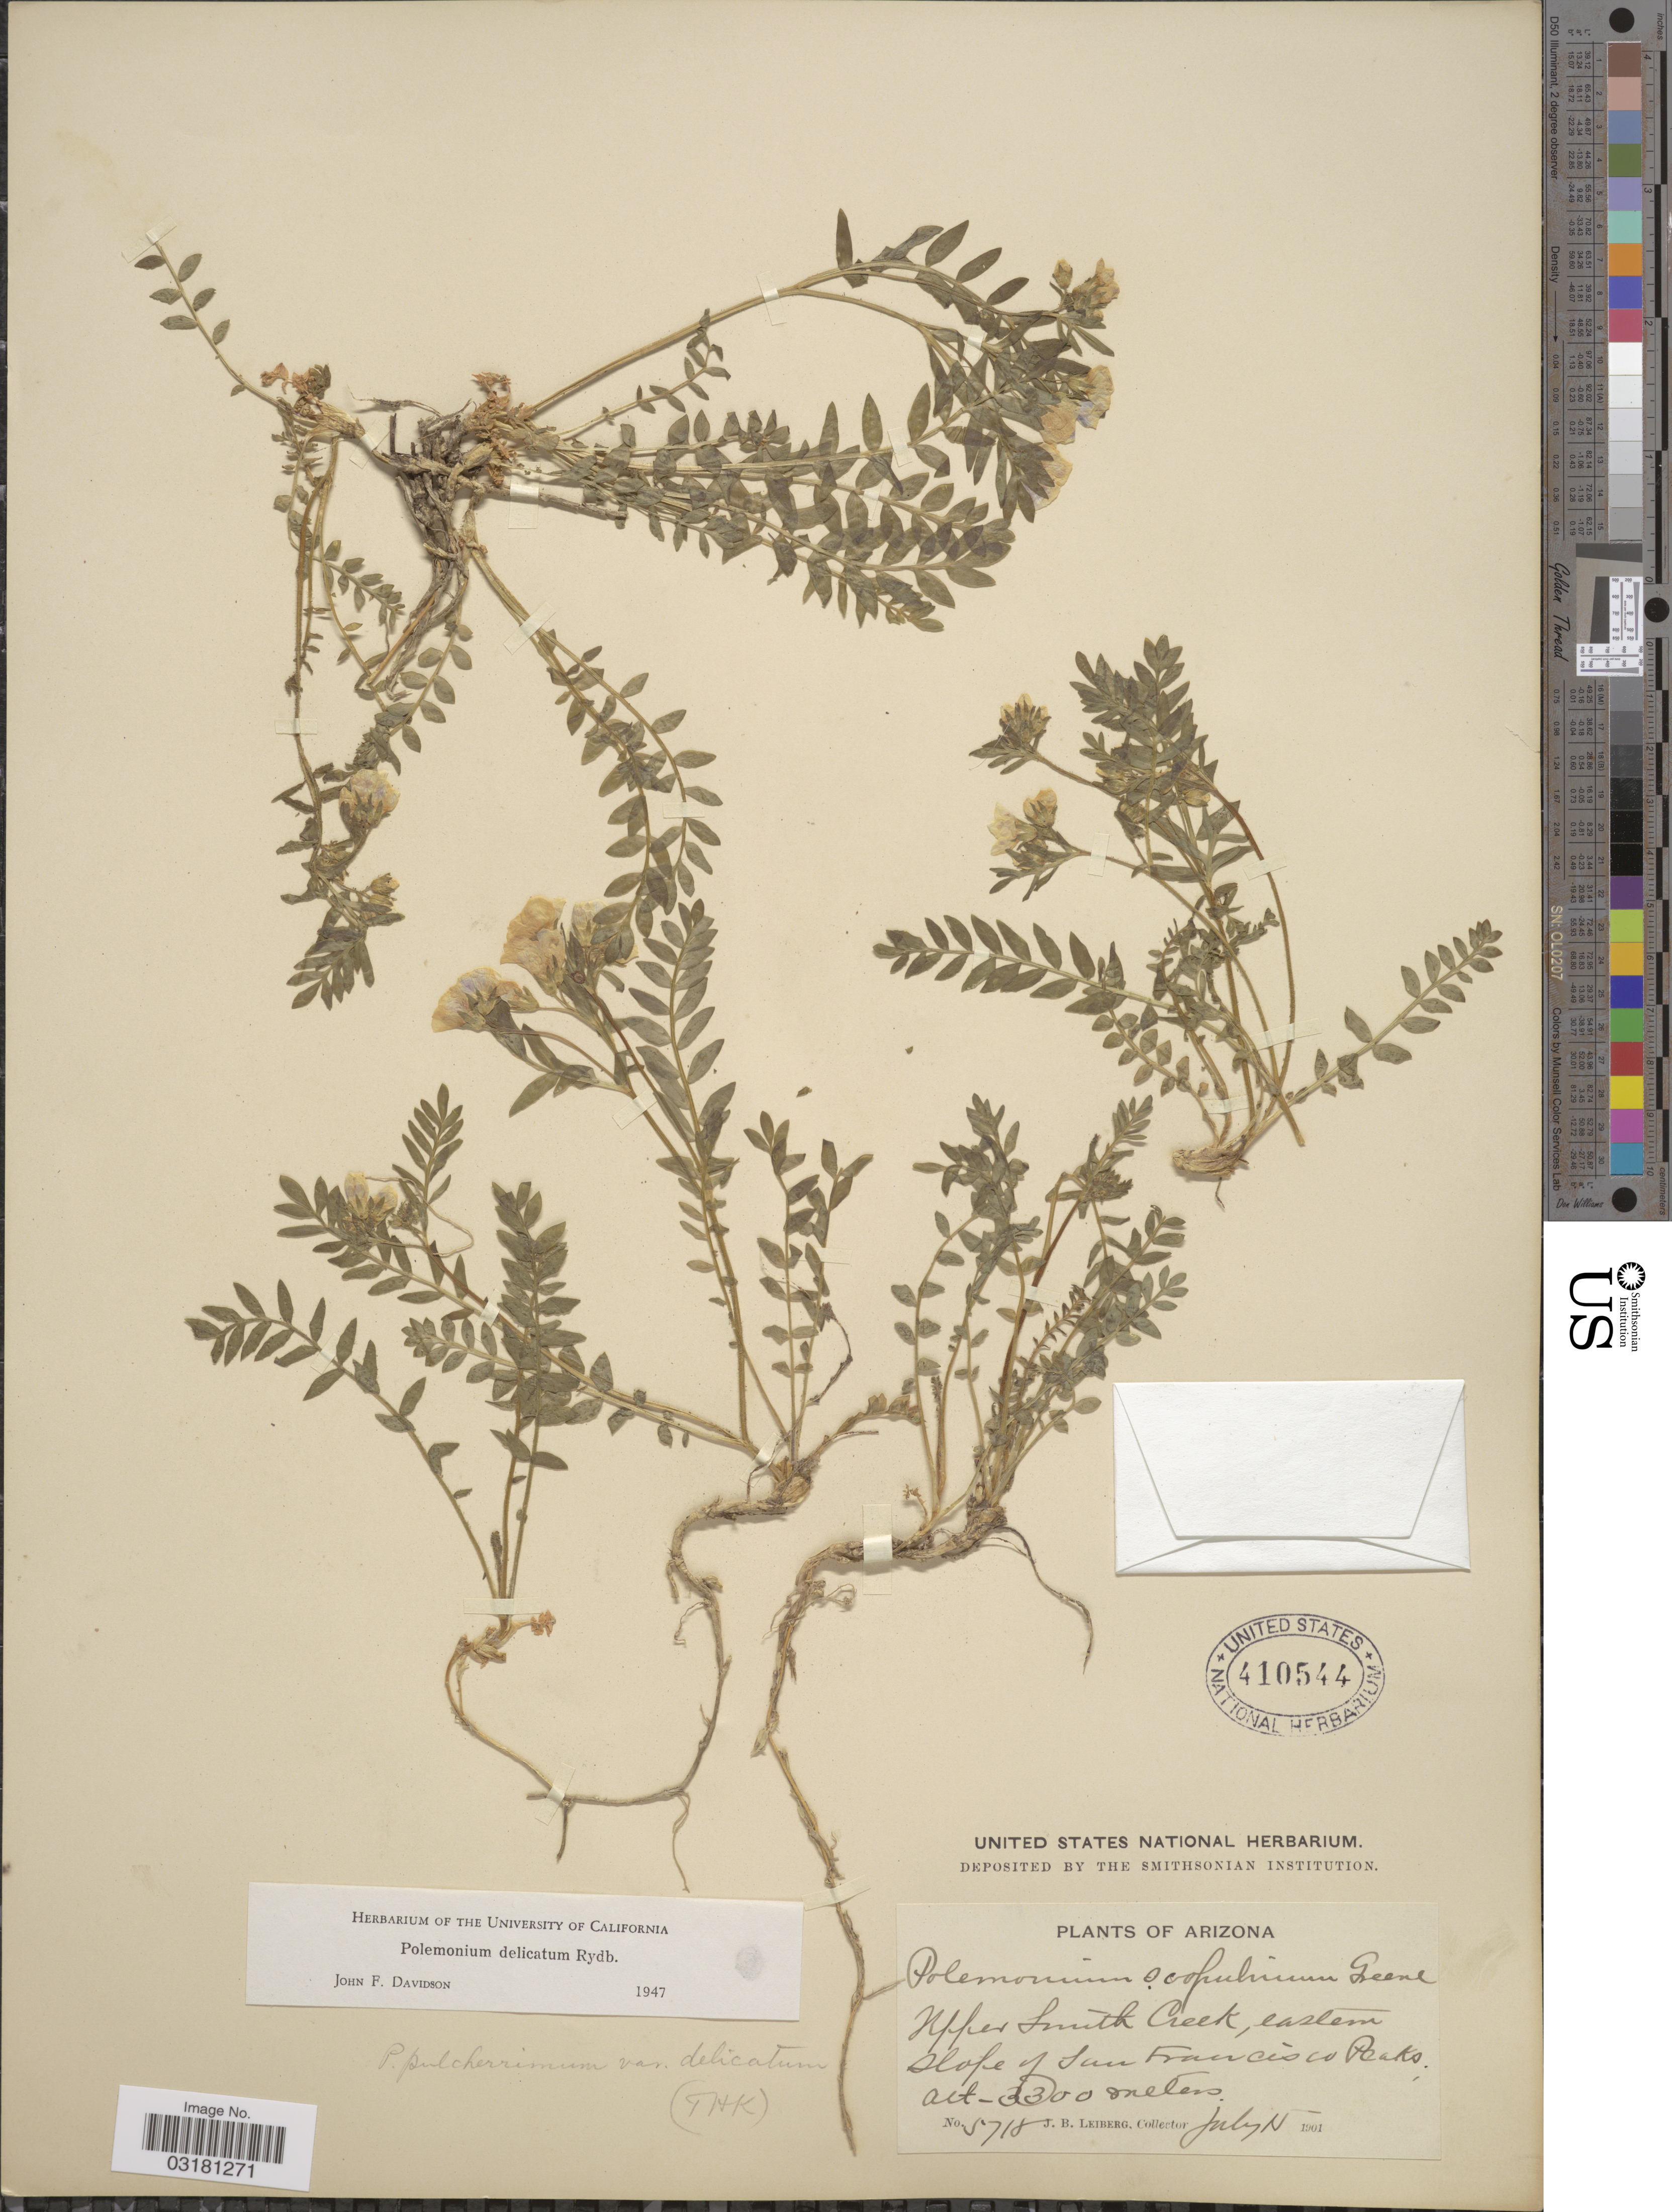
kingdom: Plantae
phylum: Tracheophyta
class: Magnoliopsida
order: Ericales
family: Polemoniaceae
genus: Polemonium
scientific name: Polemonium delicatum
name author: Rydb.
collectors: J. B. Leiberg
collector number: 5718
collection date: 1901-07-15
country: United States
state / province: Arizona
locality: Upper Smith Creek, eastern slope of San Francisco Peaks.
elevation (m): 3300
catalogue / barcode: US 410544